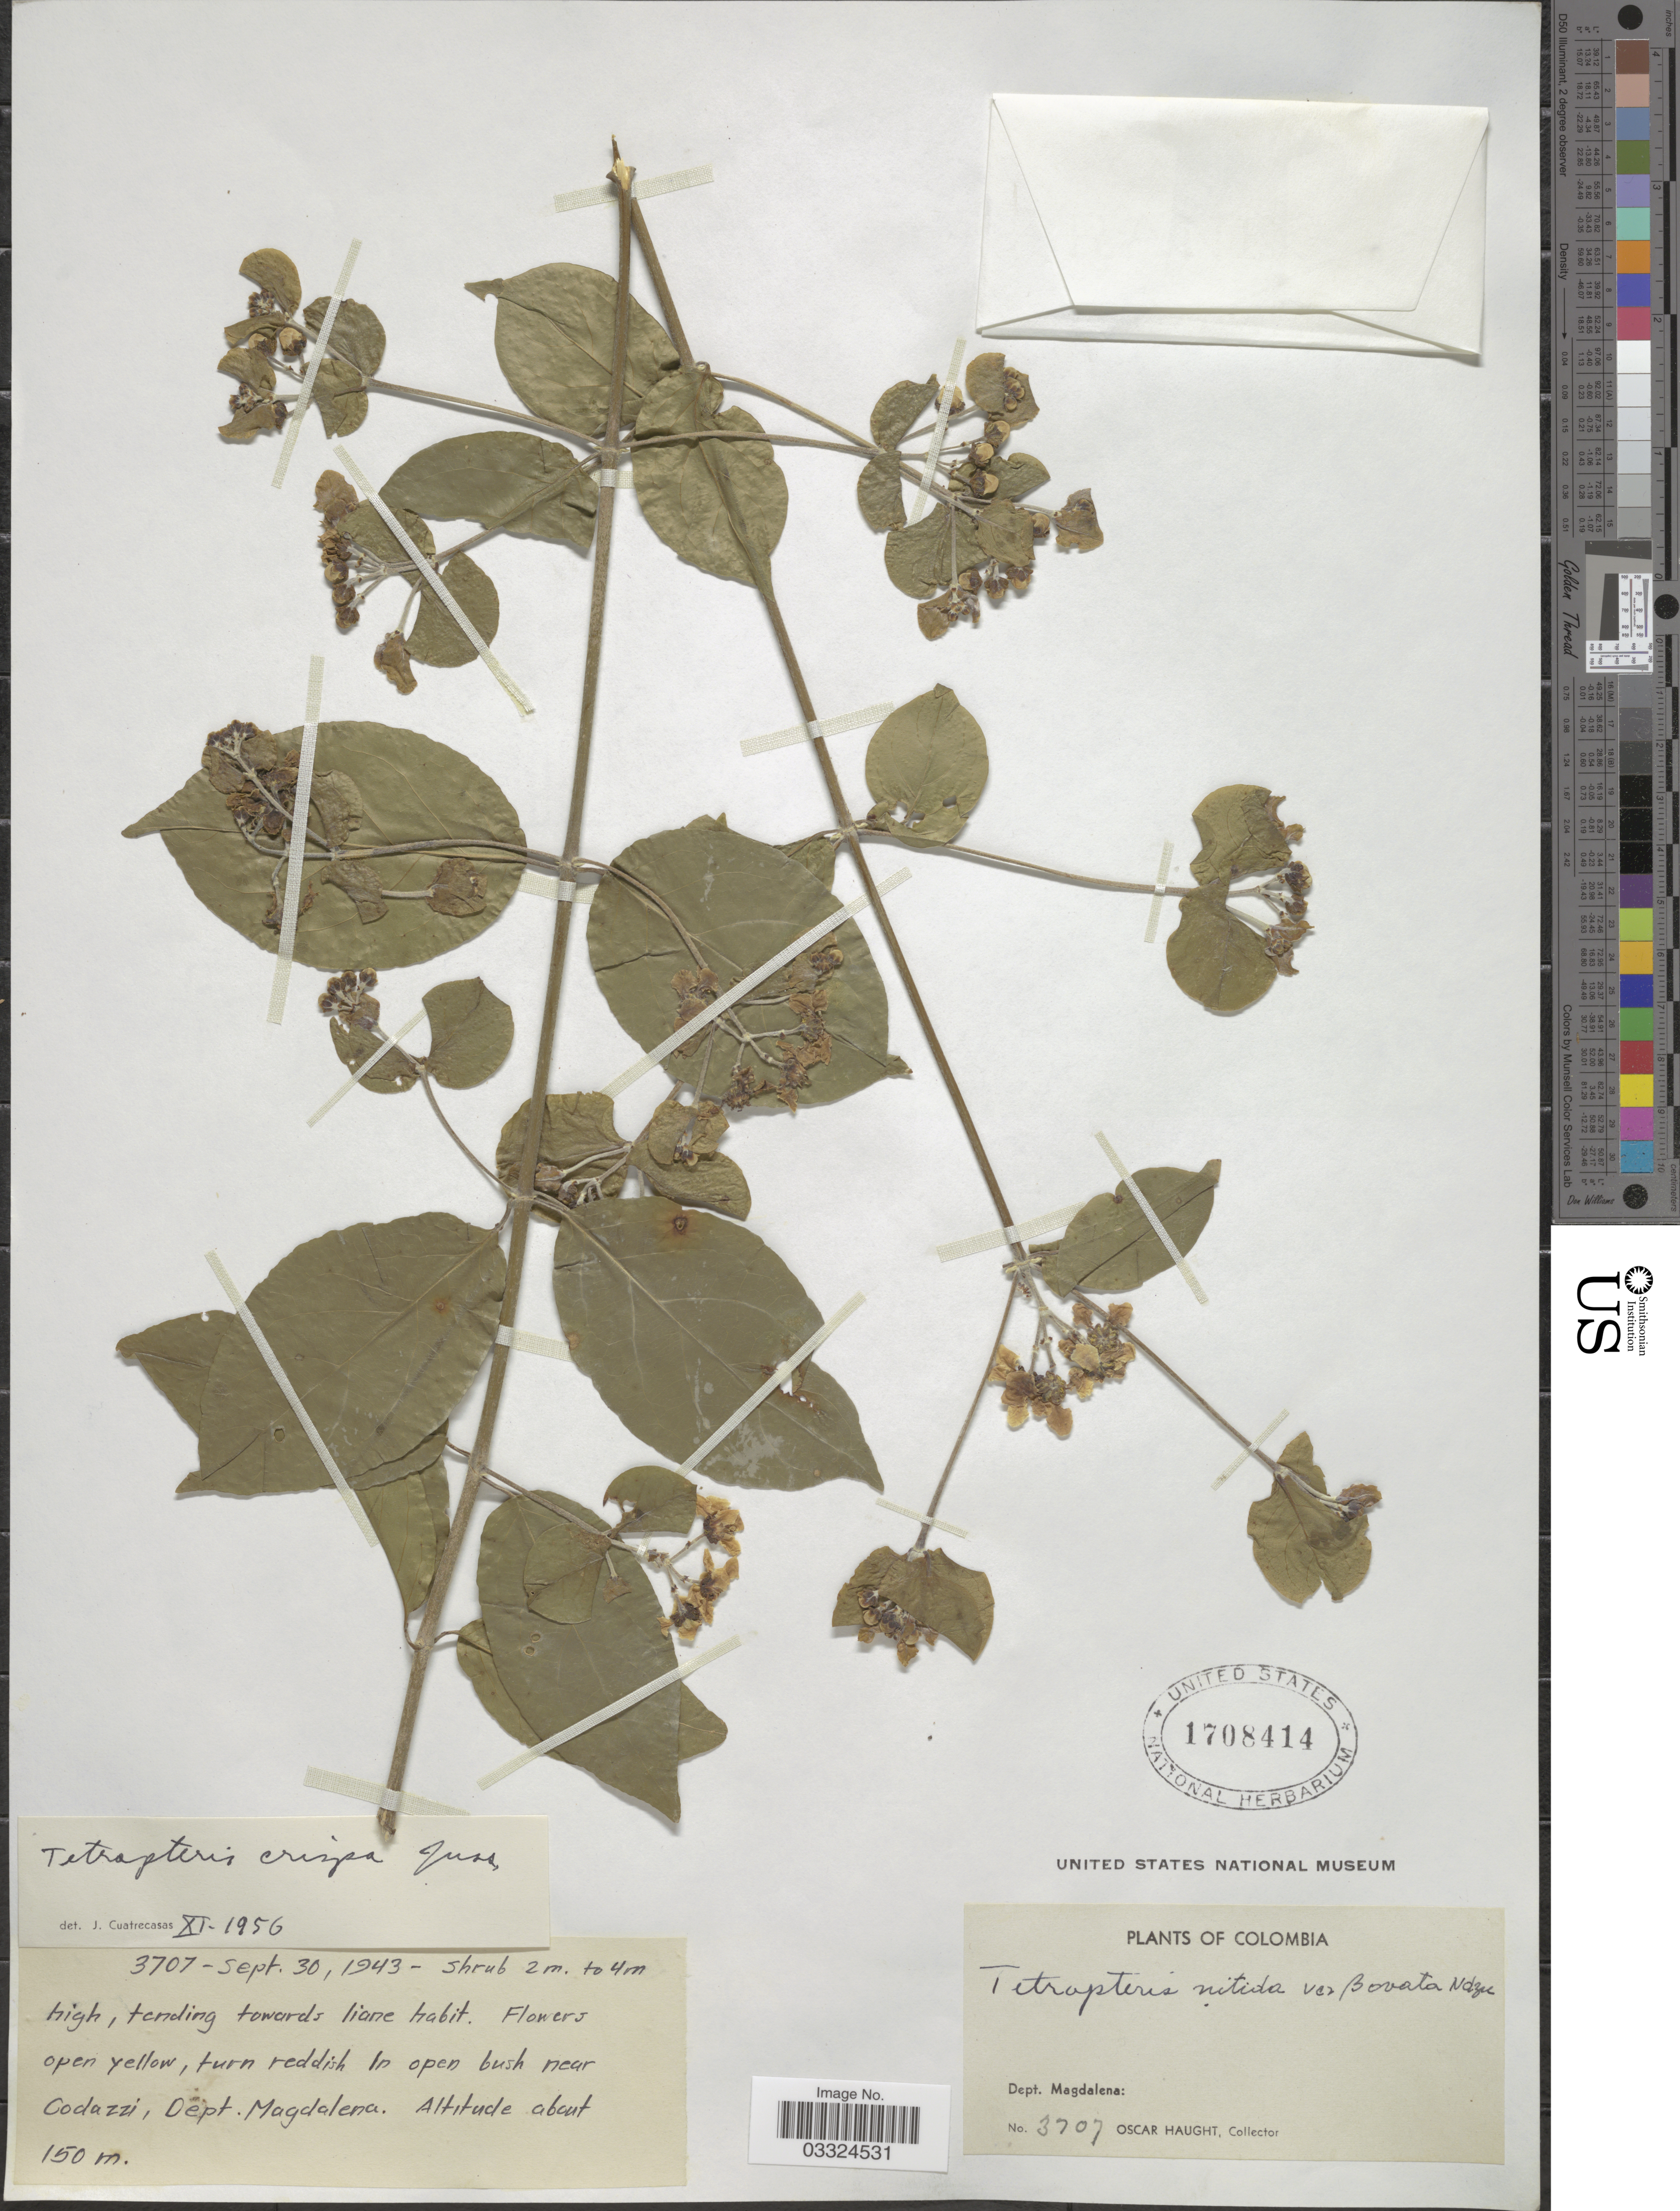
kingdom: Plantae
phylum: Tracheophyta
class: Magnoliopsida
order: Malpighiales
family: Malpighiaceae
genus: Tetrapterys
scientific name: Tetrapterys elliptica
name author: Rusby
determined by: Pool, A., (MO), Missouri Botanical Garden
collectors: O. L. Haught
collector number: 3707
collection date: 1943-09-30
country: Colombia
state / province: Magdalena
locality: In open bush near Codazzi, Dept. Magdalena.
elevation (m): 150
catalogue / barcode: US 1708414